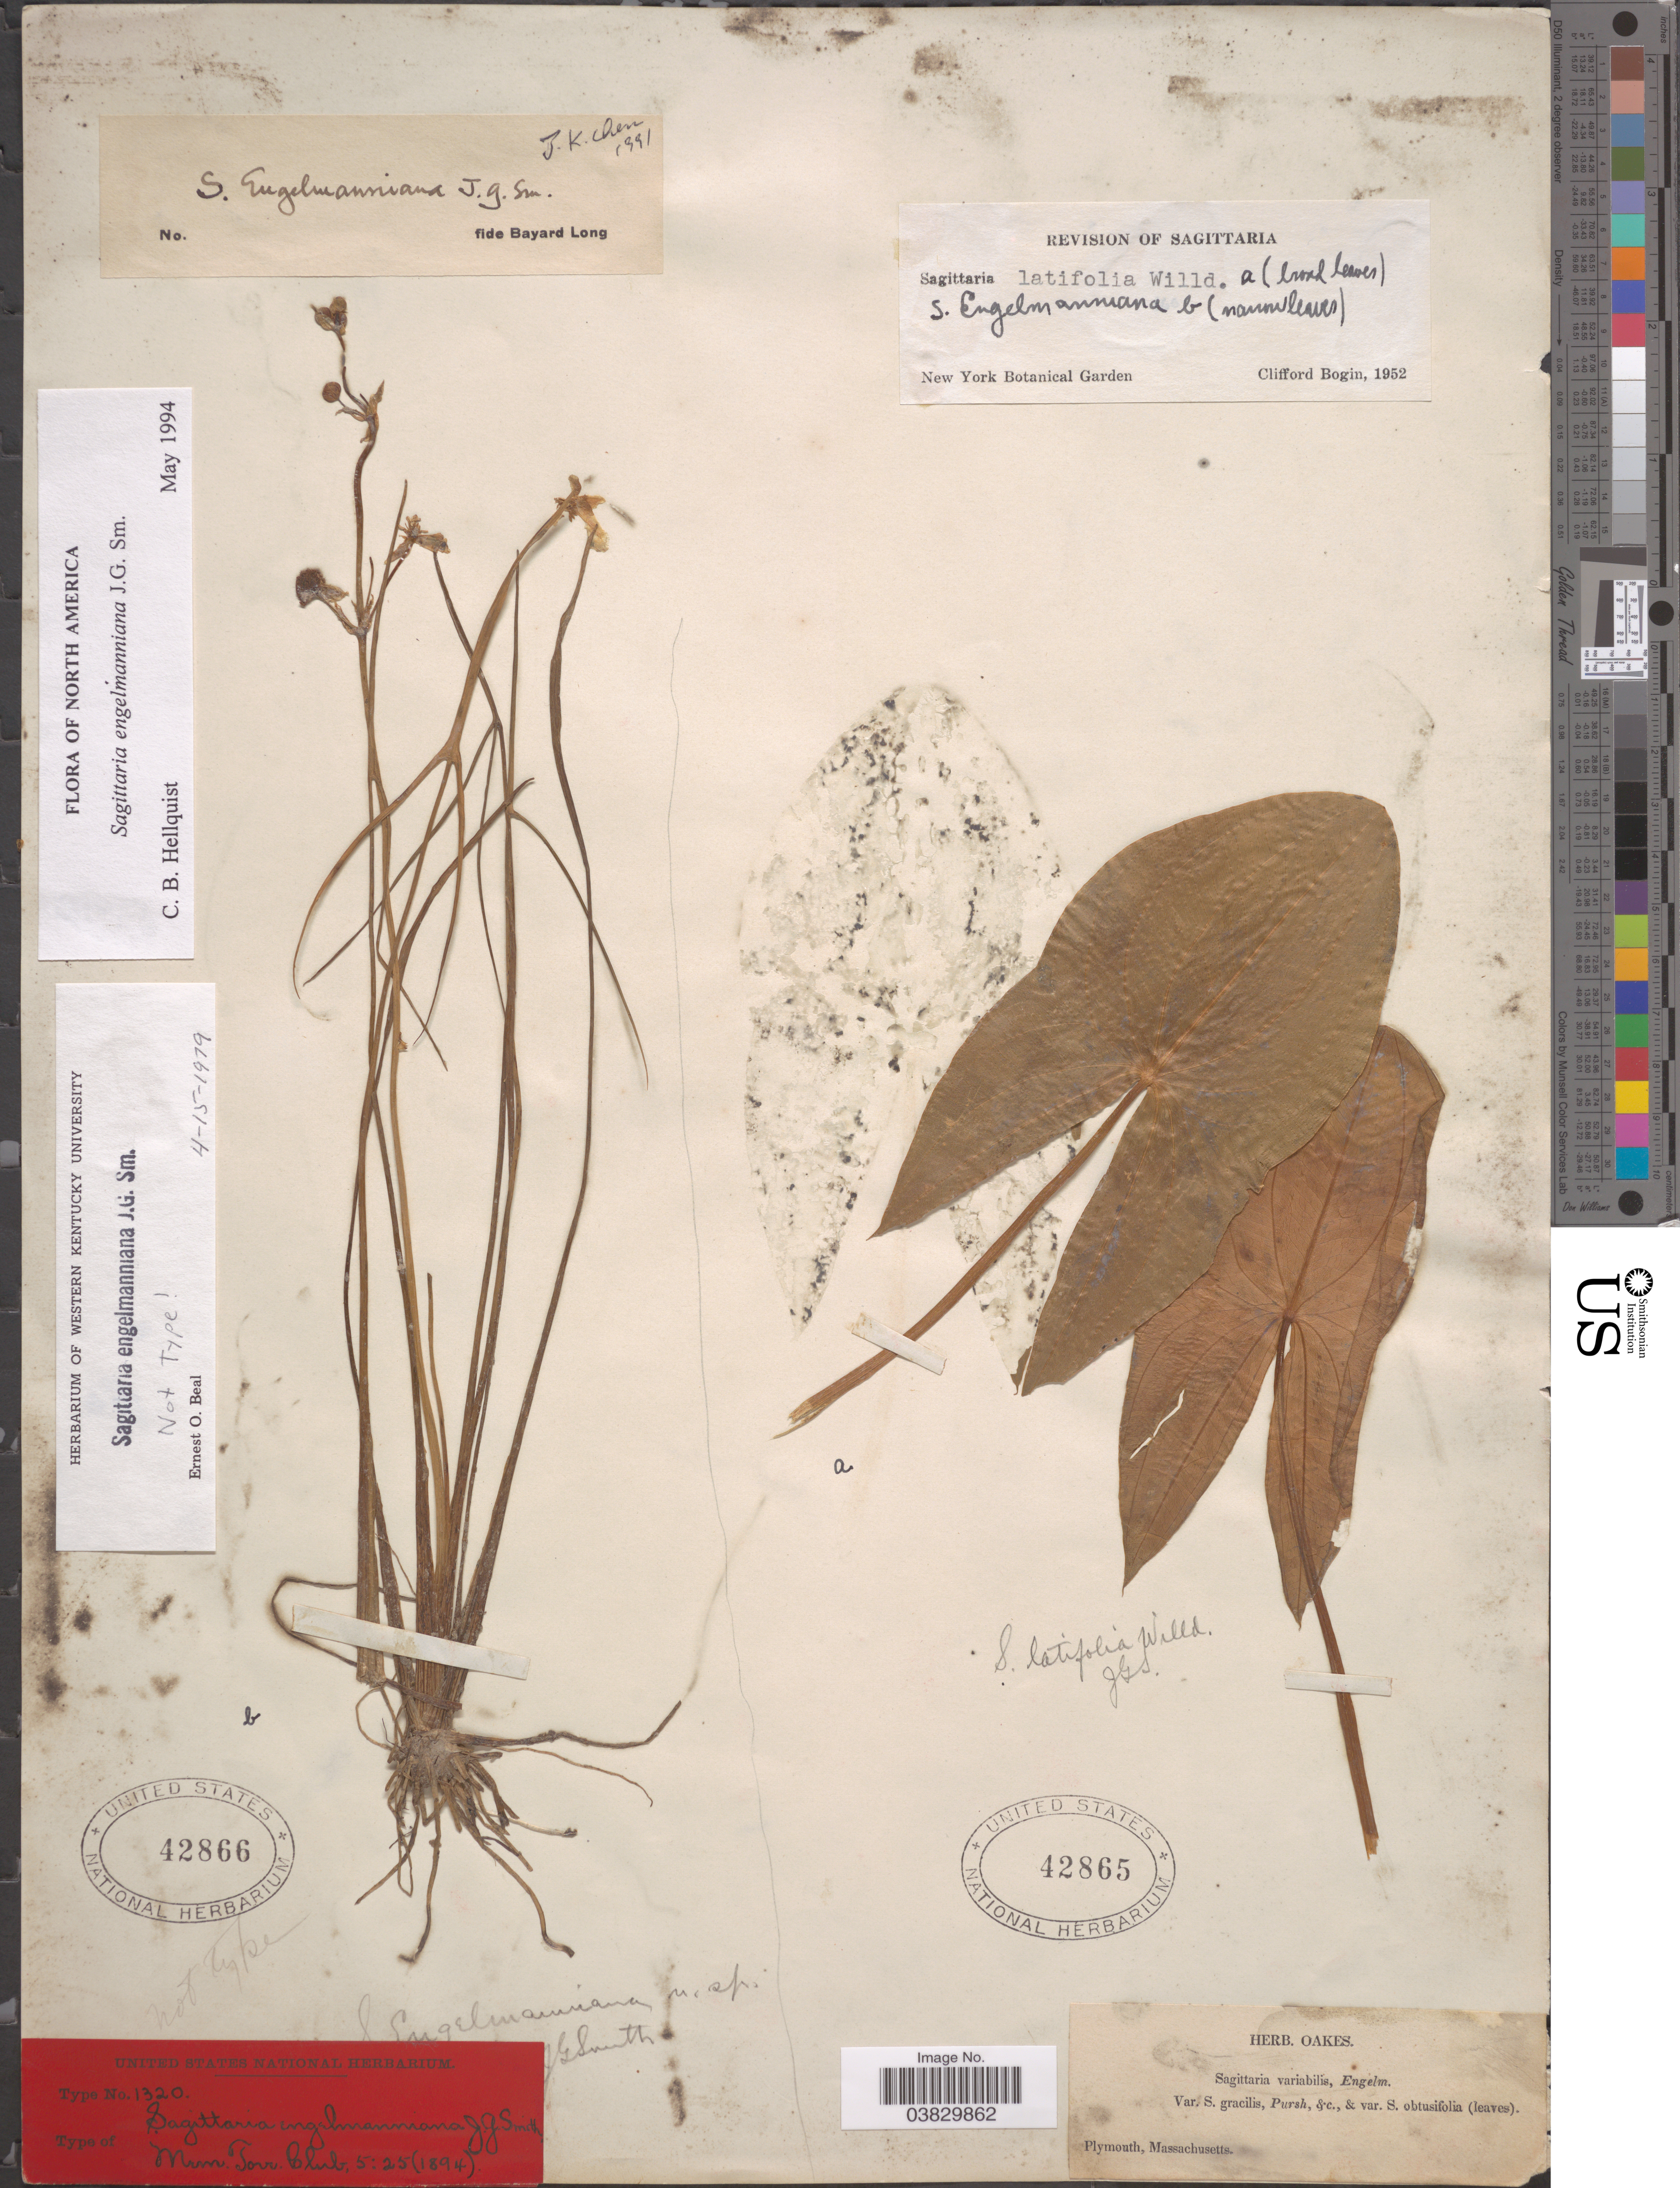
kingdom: Plantae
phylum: Tracheophyta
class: Liliopsida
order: Alismatales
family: Alismataceae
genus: Sagittaria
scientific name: Sagittaria engelmanniana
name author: J.G. Sm.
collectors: ex herb. Oakes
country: United States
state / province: Massachusetts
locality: Plymouth.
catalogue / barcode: US 42865